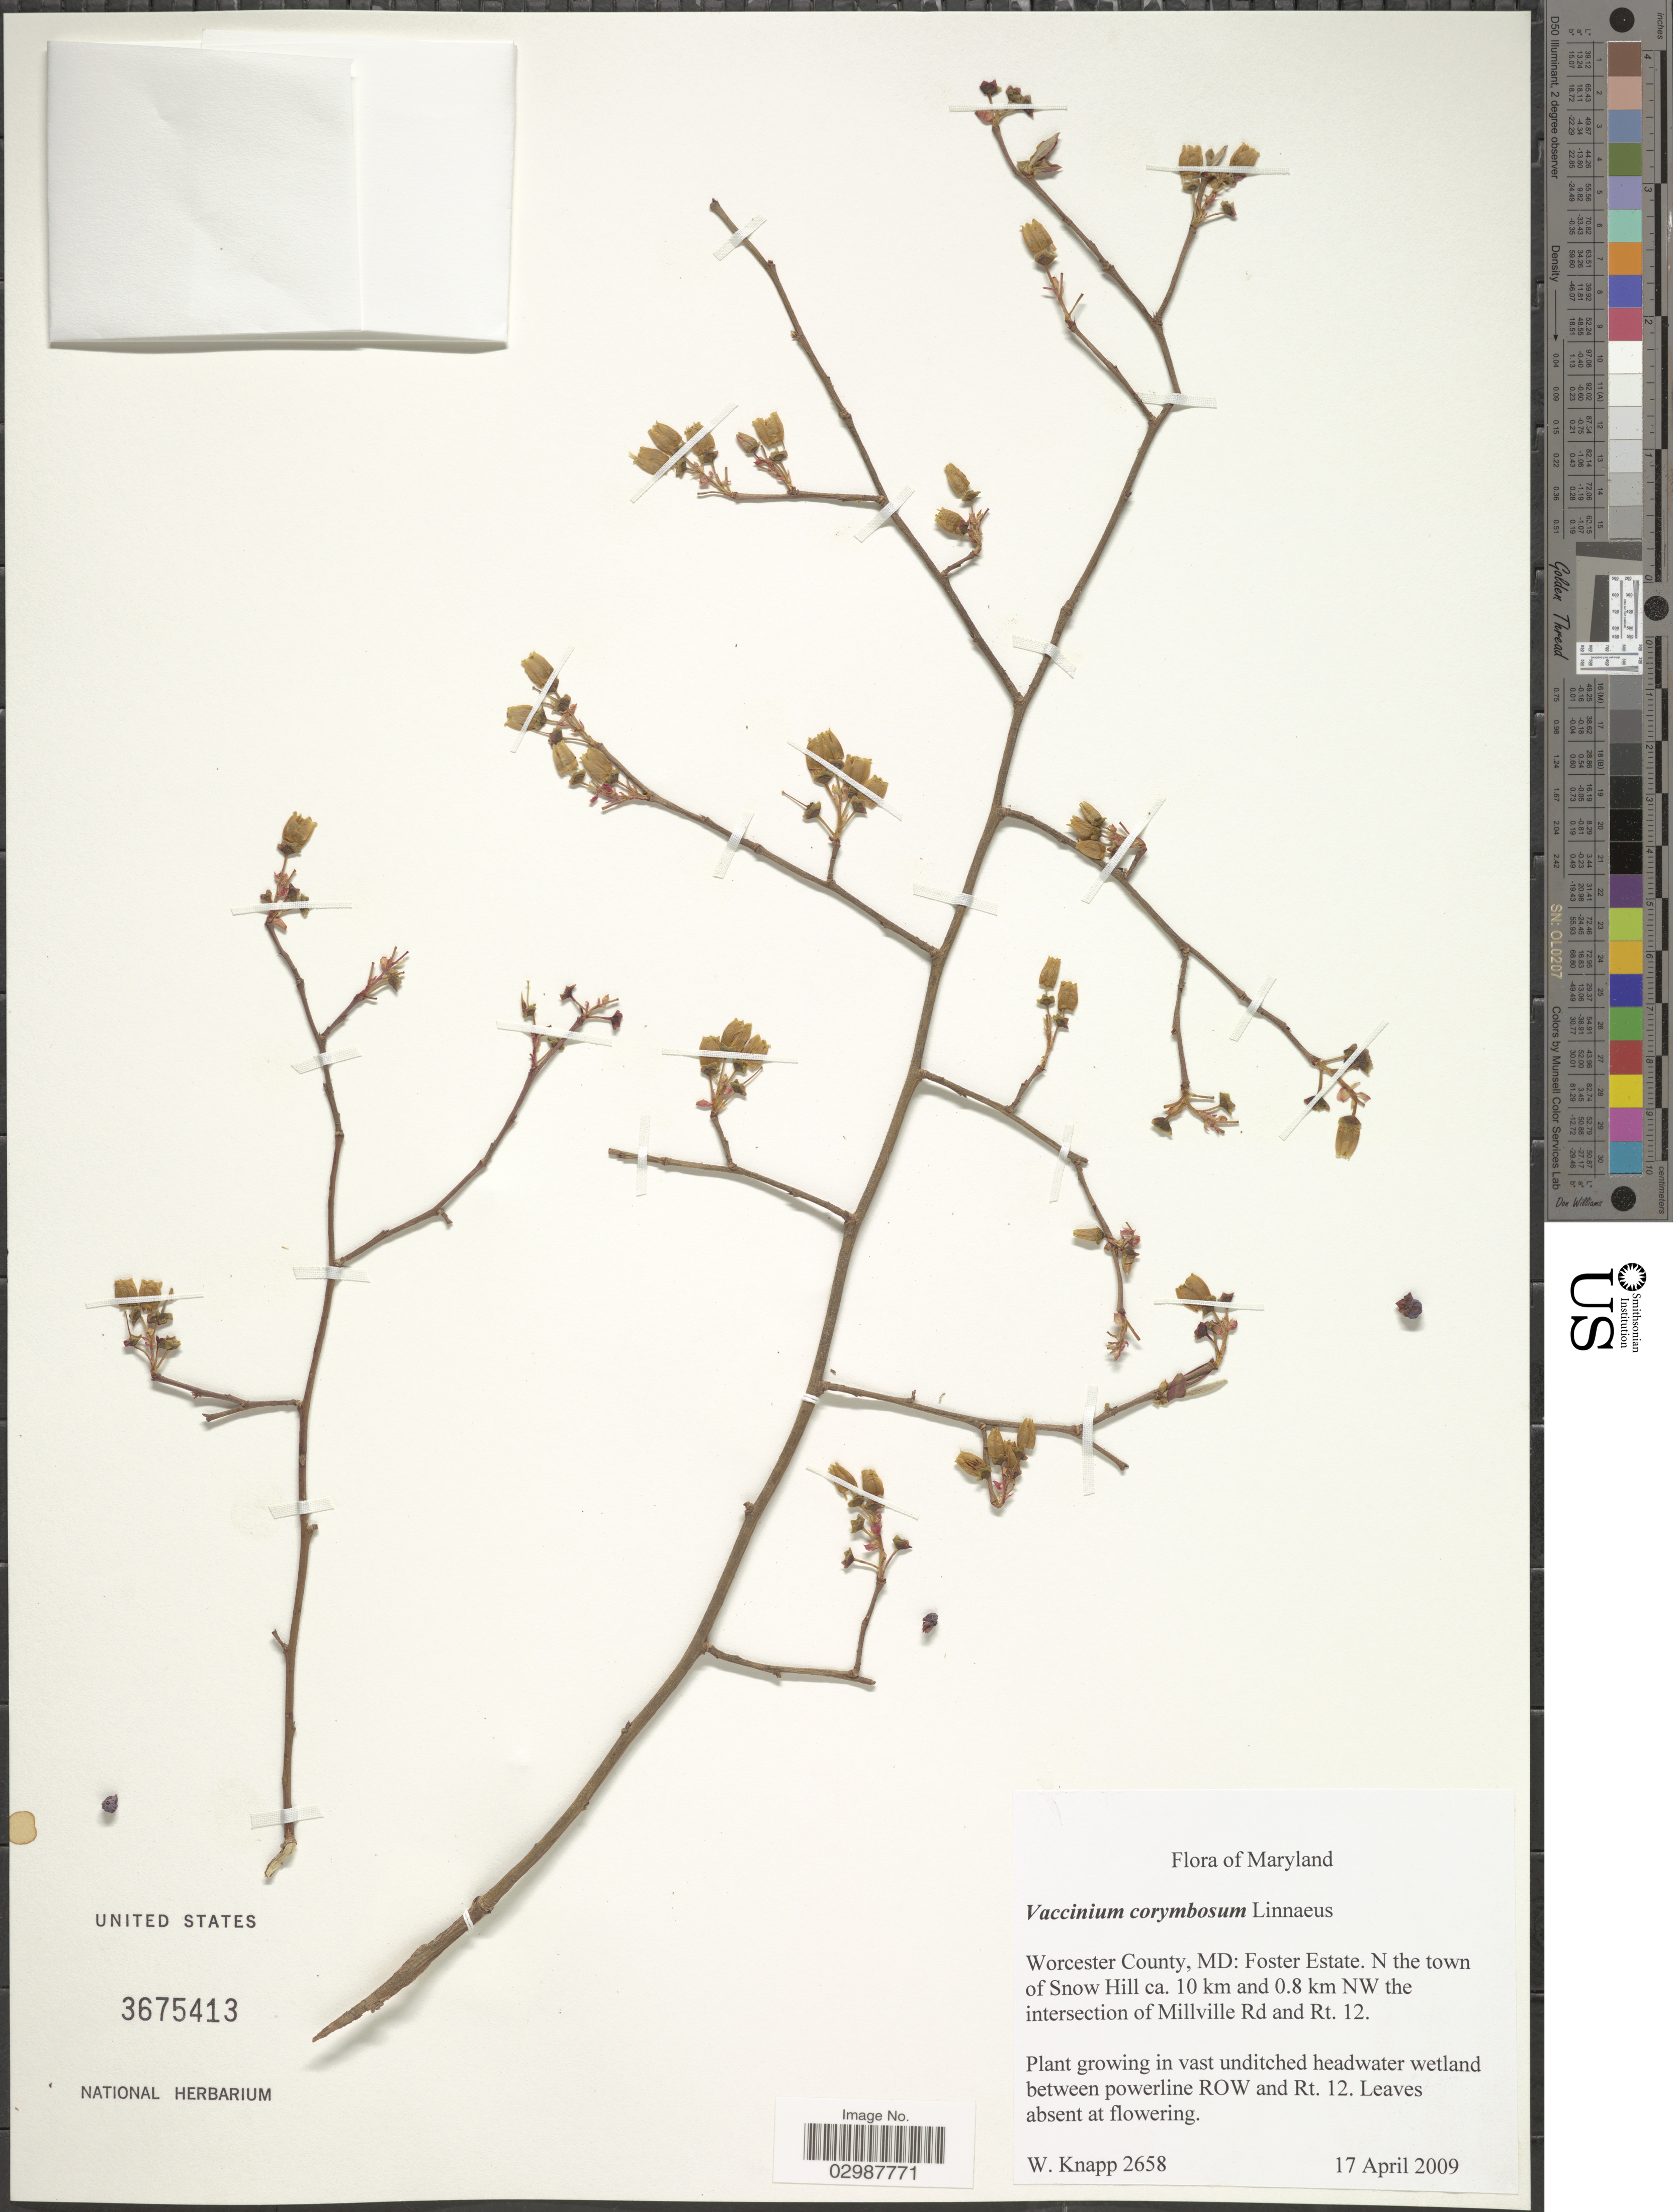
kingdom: Plantae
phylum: Tracheophyta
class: Magnoliopsida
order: Ericales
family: Ericaceae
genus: Vaccinium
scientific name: Vaccinium corymbosum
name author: L.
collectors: W. Knapp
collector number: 2658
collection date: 2009-04-17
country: United States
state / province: Maryland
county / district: Worcester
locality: Worcester County, MD: Foster Estate. N the town of Snow Hill ca. 10 km and 0.8 km NW the intersection of Millville Rd and Rt. 12. Between powerline and ROW and Rt. 12.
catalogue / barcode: US 3675413